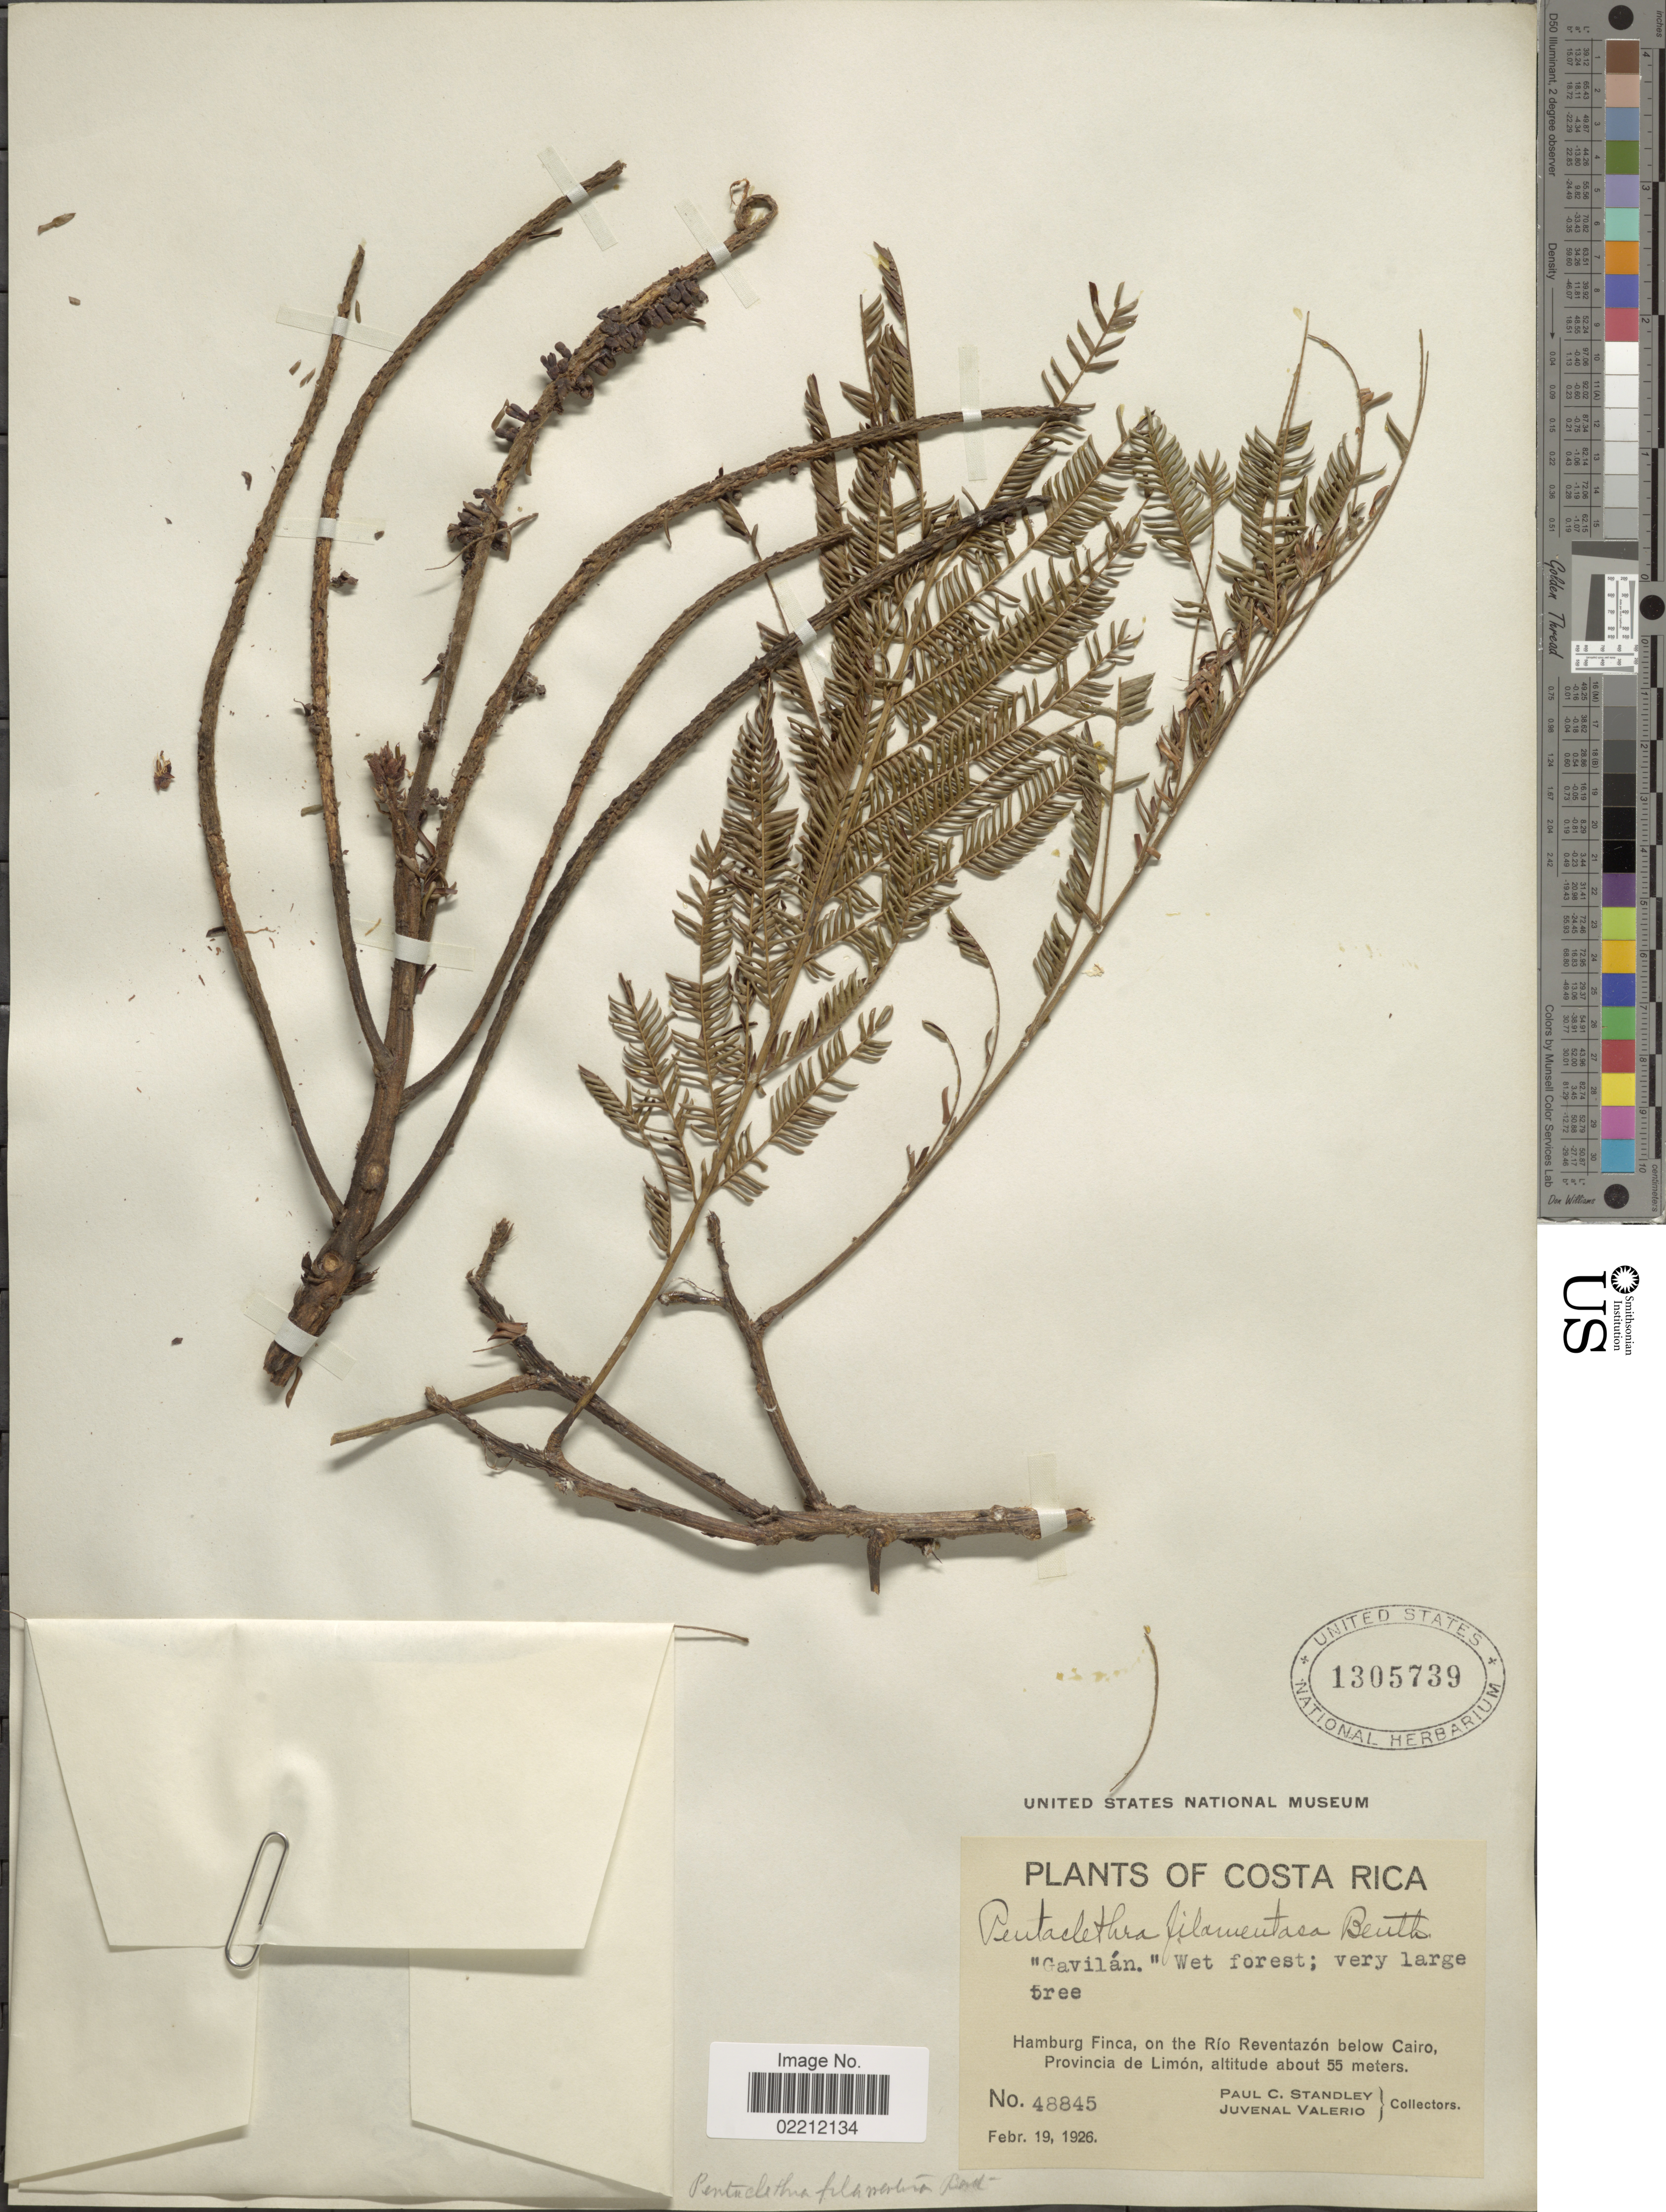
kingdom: Plantae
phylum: Tracheophyta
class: Magnoliopsida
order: Fabales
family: Fabaceae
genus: Pentaclethra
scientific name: Pentaclethra macroloba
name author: (Willd.) Kuntze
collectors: P. C. Standley & J. Valerio R.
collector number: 48845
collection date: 1926-02-19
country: Costa Rica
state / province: Limón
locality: Hamburg Finca, on the Rio Reventazon below Cairo, Provincia de Limon.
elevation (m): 55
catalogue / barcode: US 1305739